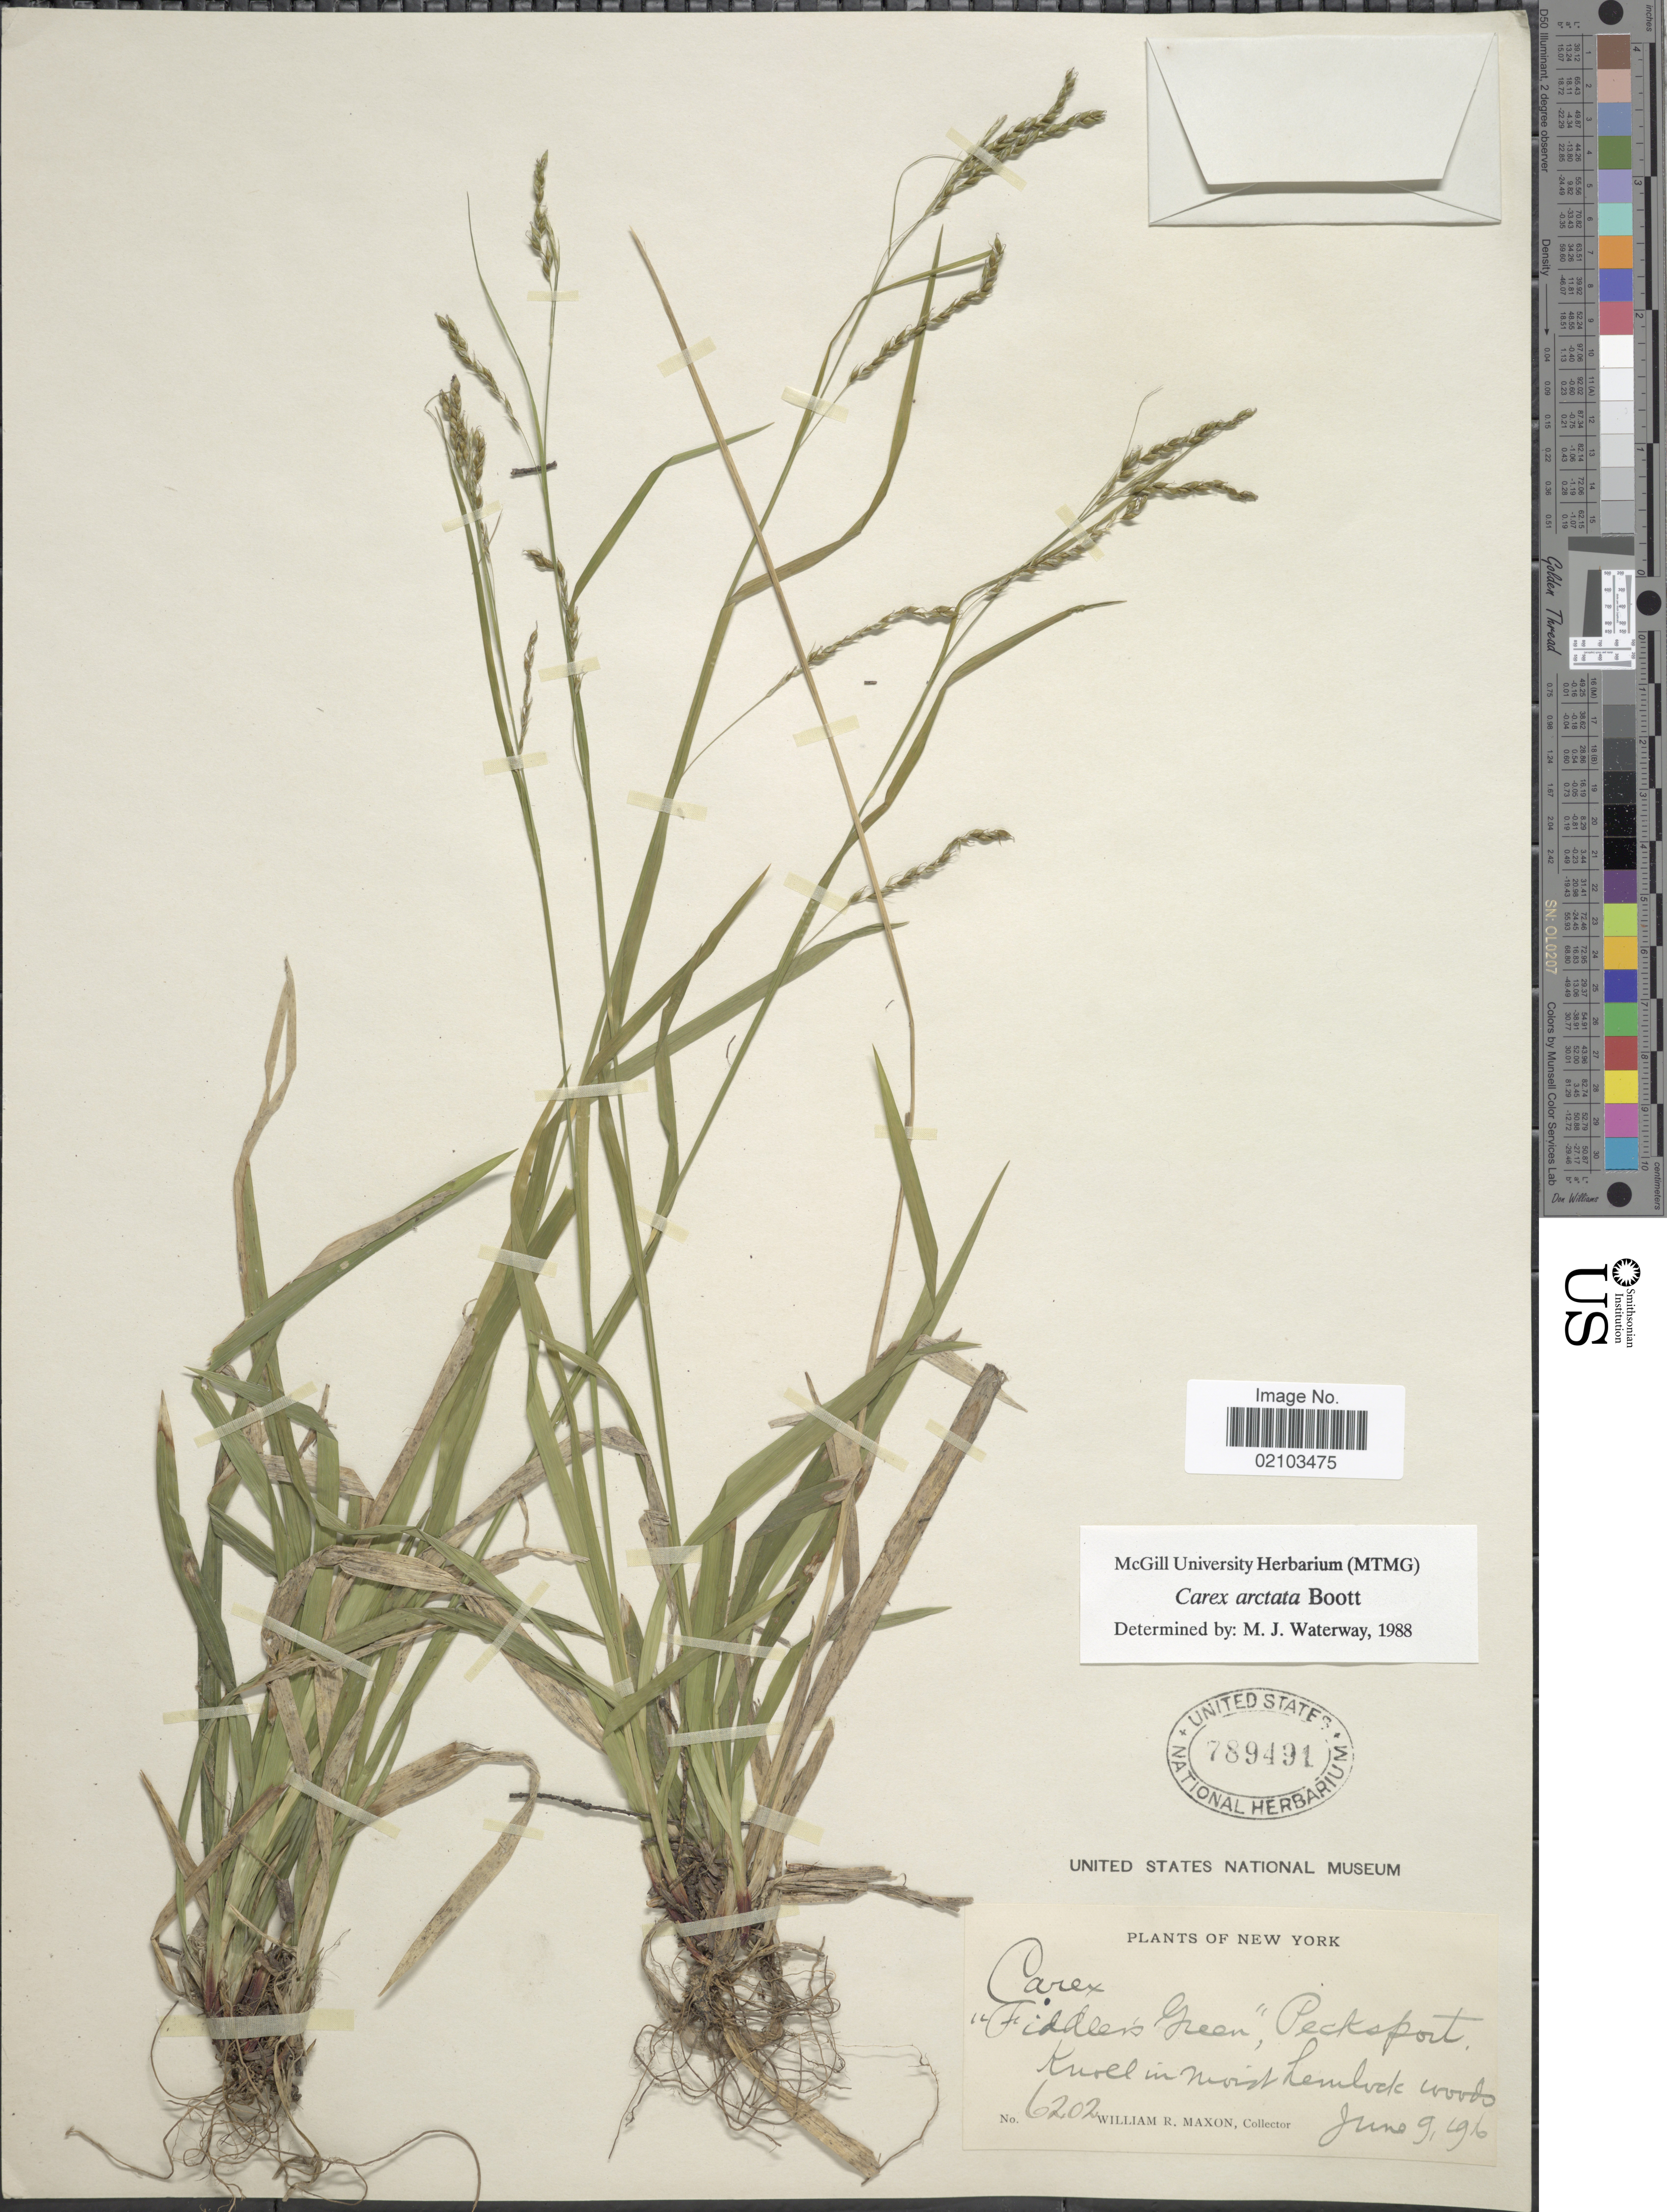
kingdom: Plantae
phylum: Tracheophyta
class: Liliopsida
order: Poales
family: Cyperaceae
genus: Carex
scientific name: Carex arctata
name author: Boott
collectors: W. R. Maxon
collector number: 6202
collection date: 1916-06-09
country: United States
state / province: New York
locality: Fiddlers Green,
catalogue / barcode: US 789491